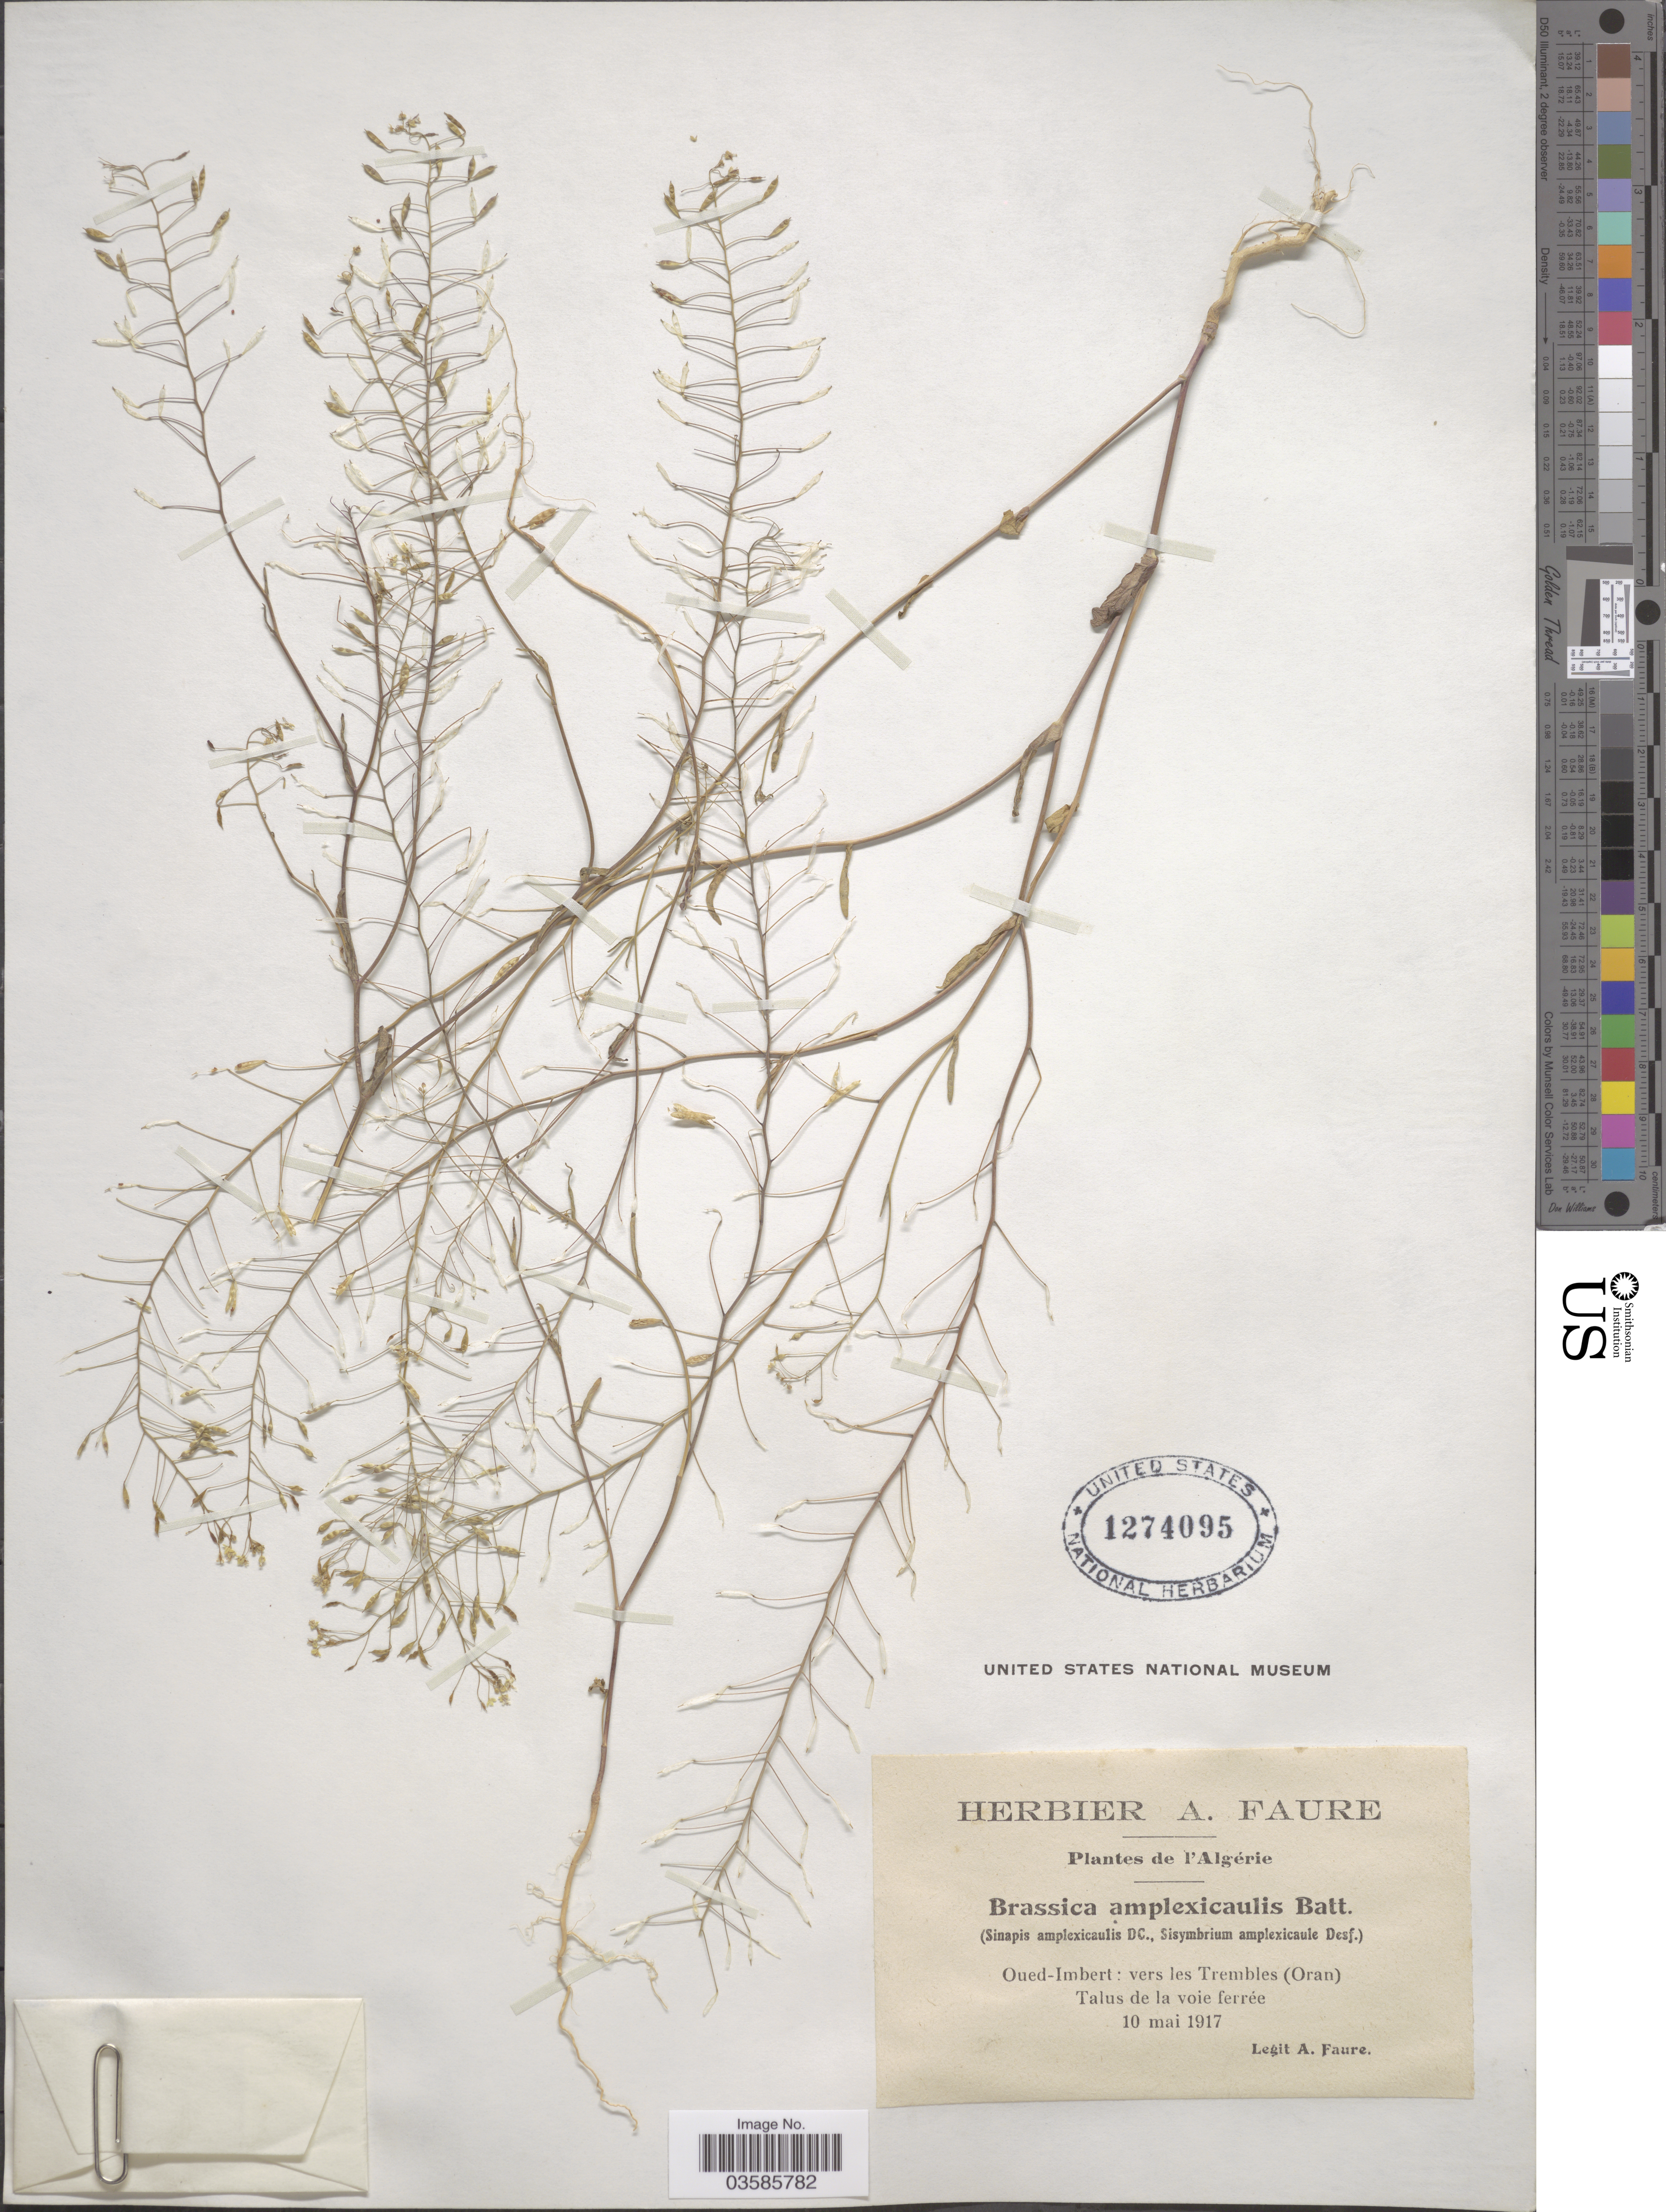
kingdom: Plantae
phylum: Tracheophyta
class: Magnoliopsida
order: Brassicales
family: Brassicaceae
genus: Brassica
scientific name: Brassica amplexicaulis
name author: (Desf.) Pomel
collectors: A. Faure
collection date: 1917-05-10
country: Algeria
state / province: Oran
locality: L'Algérie. Oued-Imbert: vers les Trembles (Oran). Talus de la voie ferrée.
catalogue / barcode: US 1274095